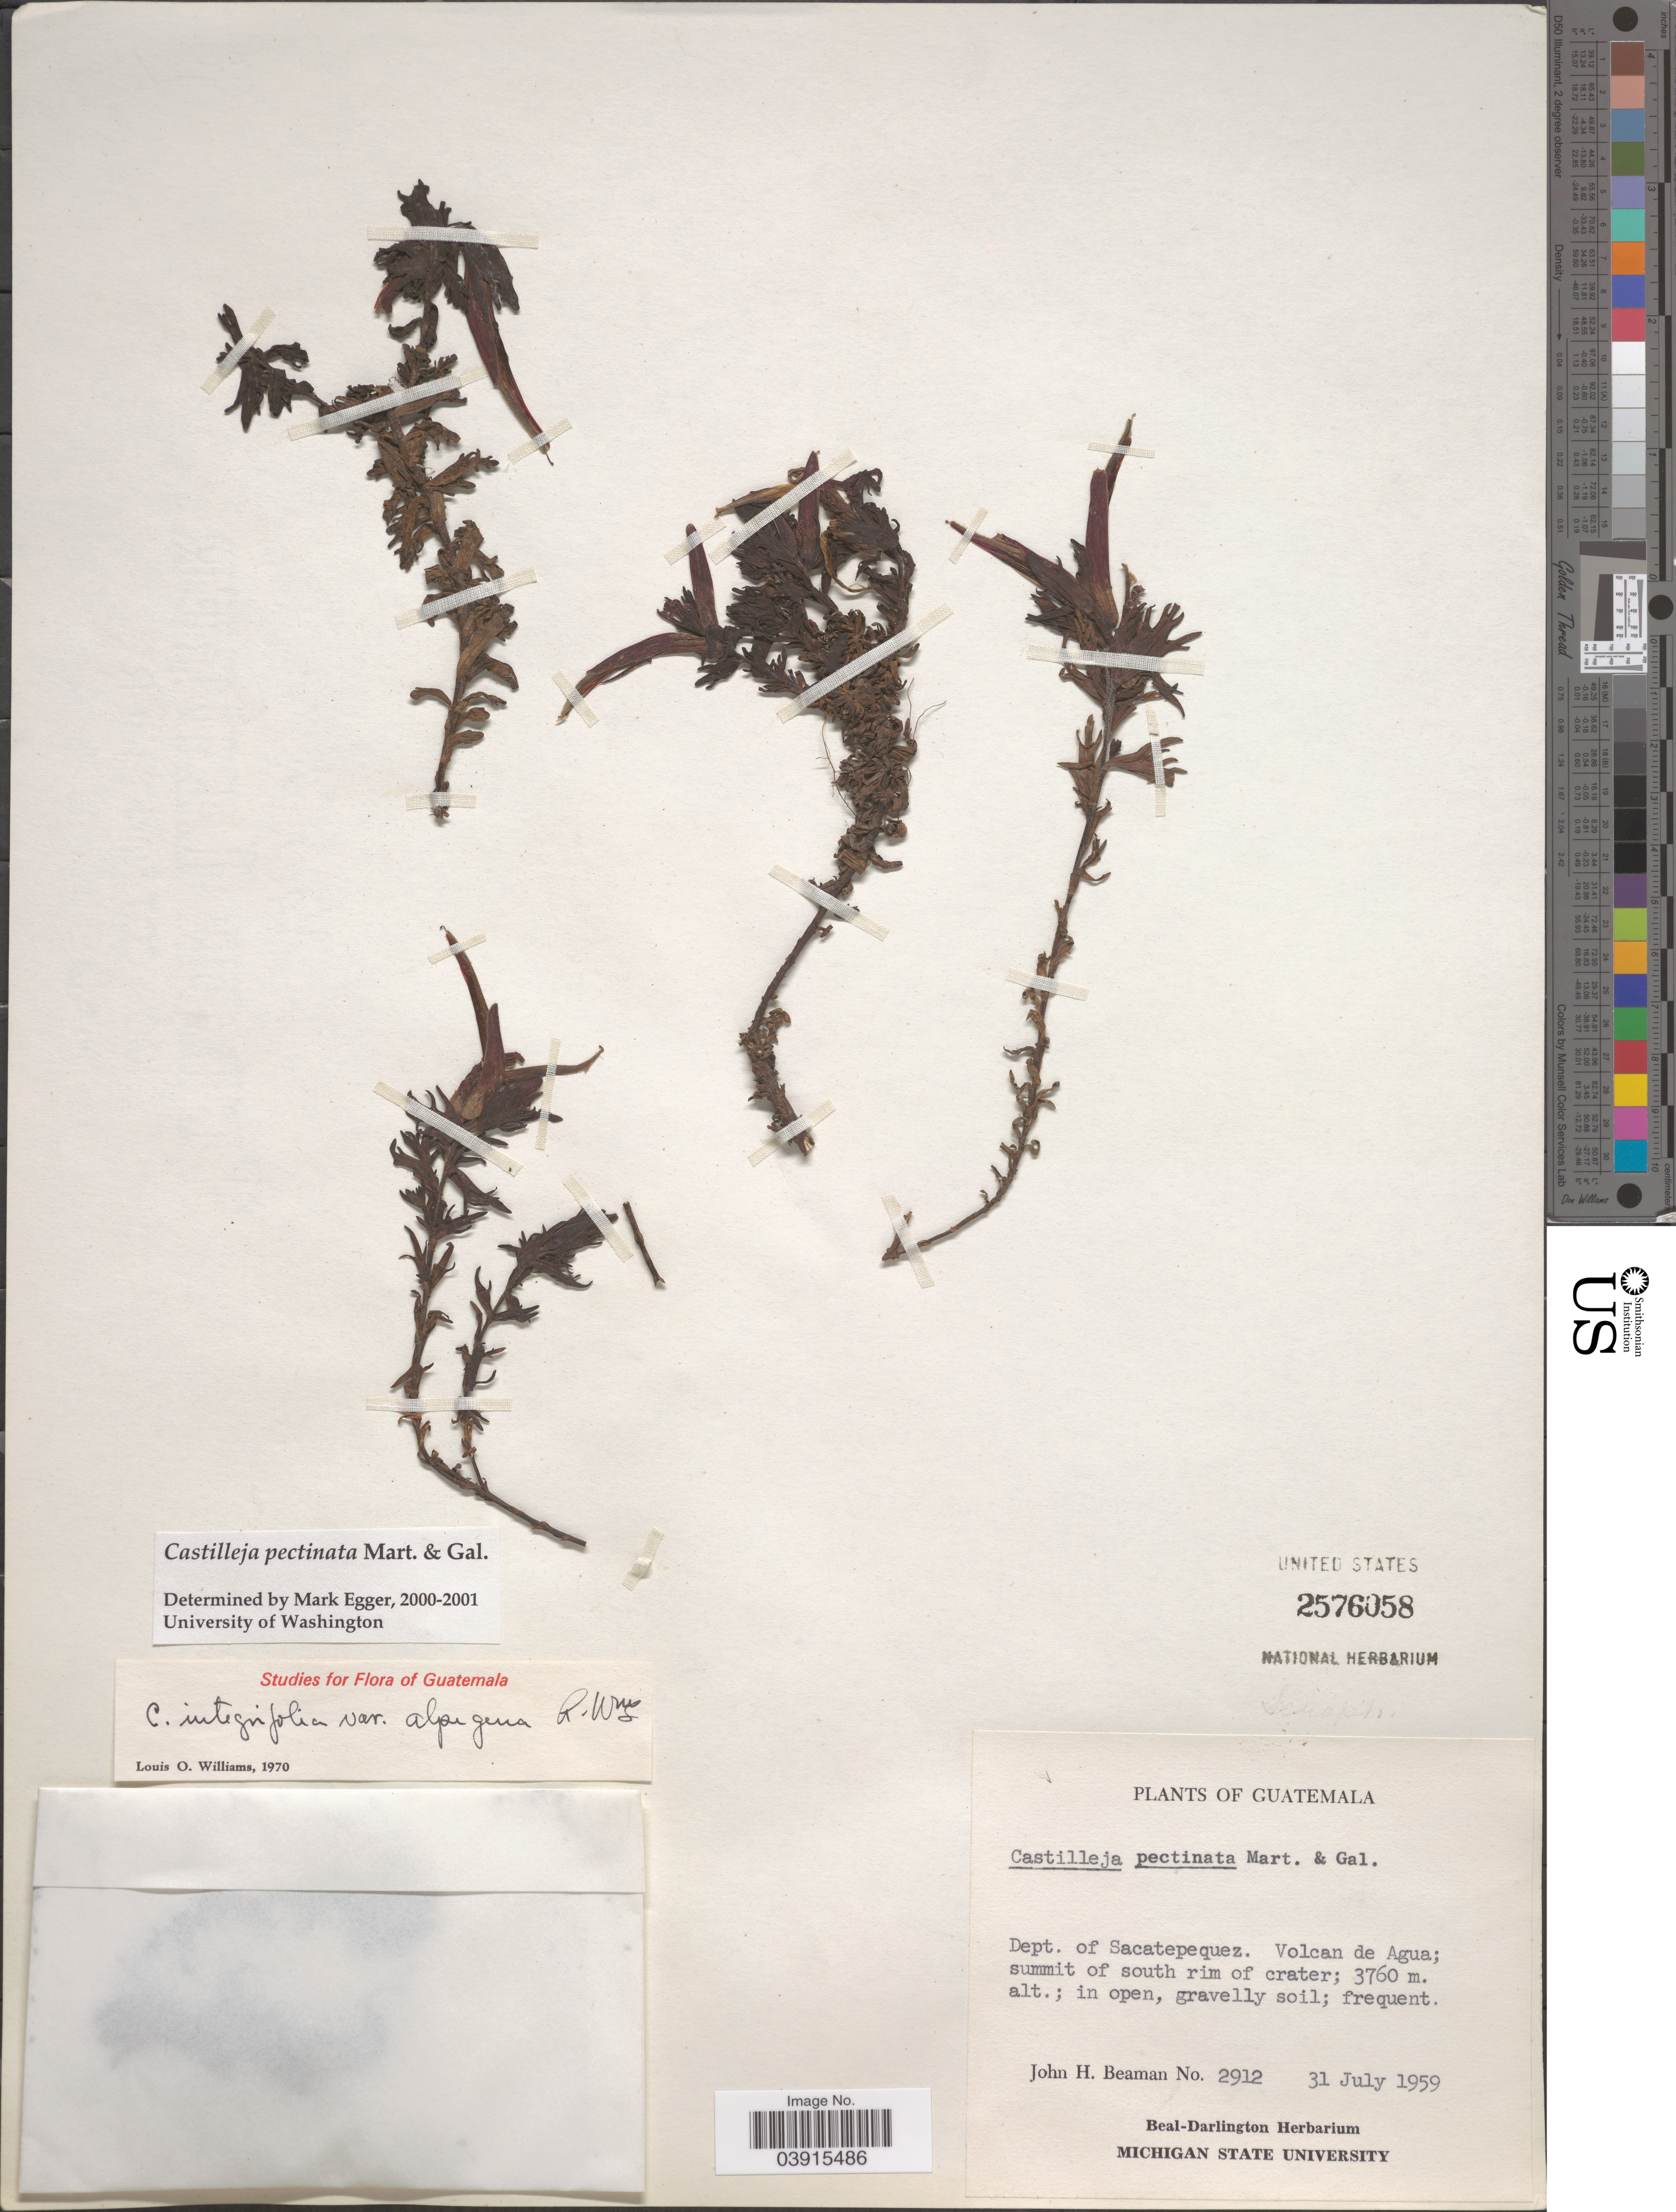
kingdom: Plantae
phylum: Tracheophyta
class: Magnoliopsida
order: Lamiales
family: Orobanchaceae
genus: Castilleja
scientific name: Castilleja pectinata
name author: M. Martens & Galeotti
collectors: J. H. Beaman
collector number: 2912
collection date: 1959-07-31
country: Guatemala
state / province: Sacatepequez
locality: Dept. of Sacatepequez. Volcan de Agua; summit of south rim of crater.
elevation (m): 3760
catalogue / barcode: US 2576058